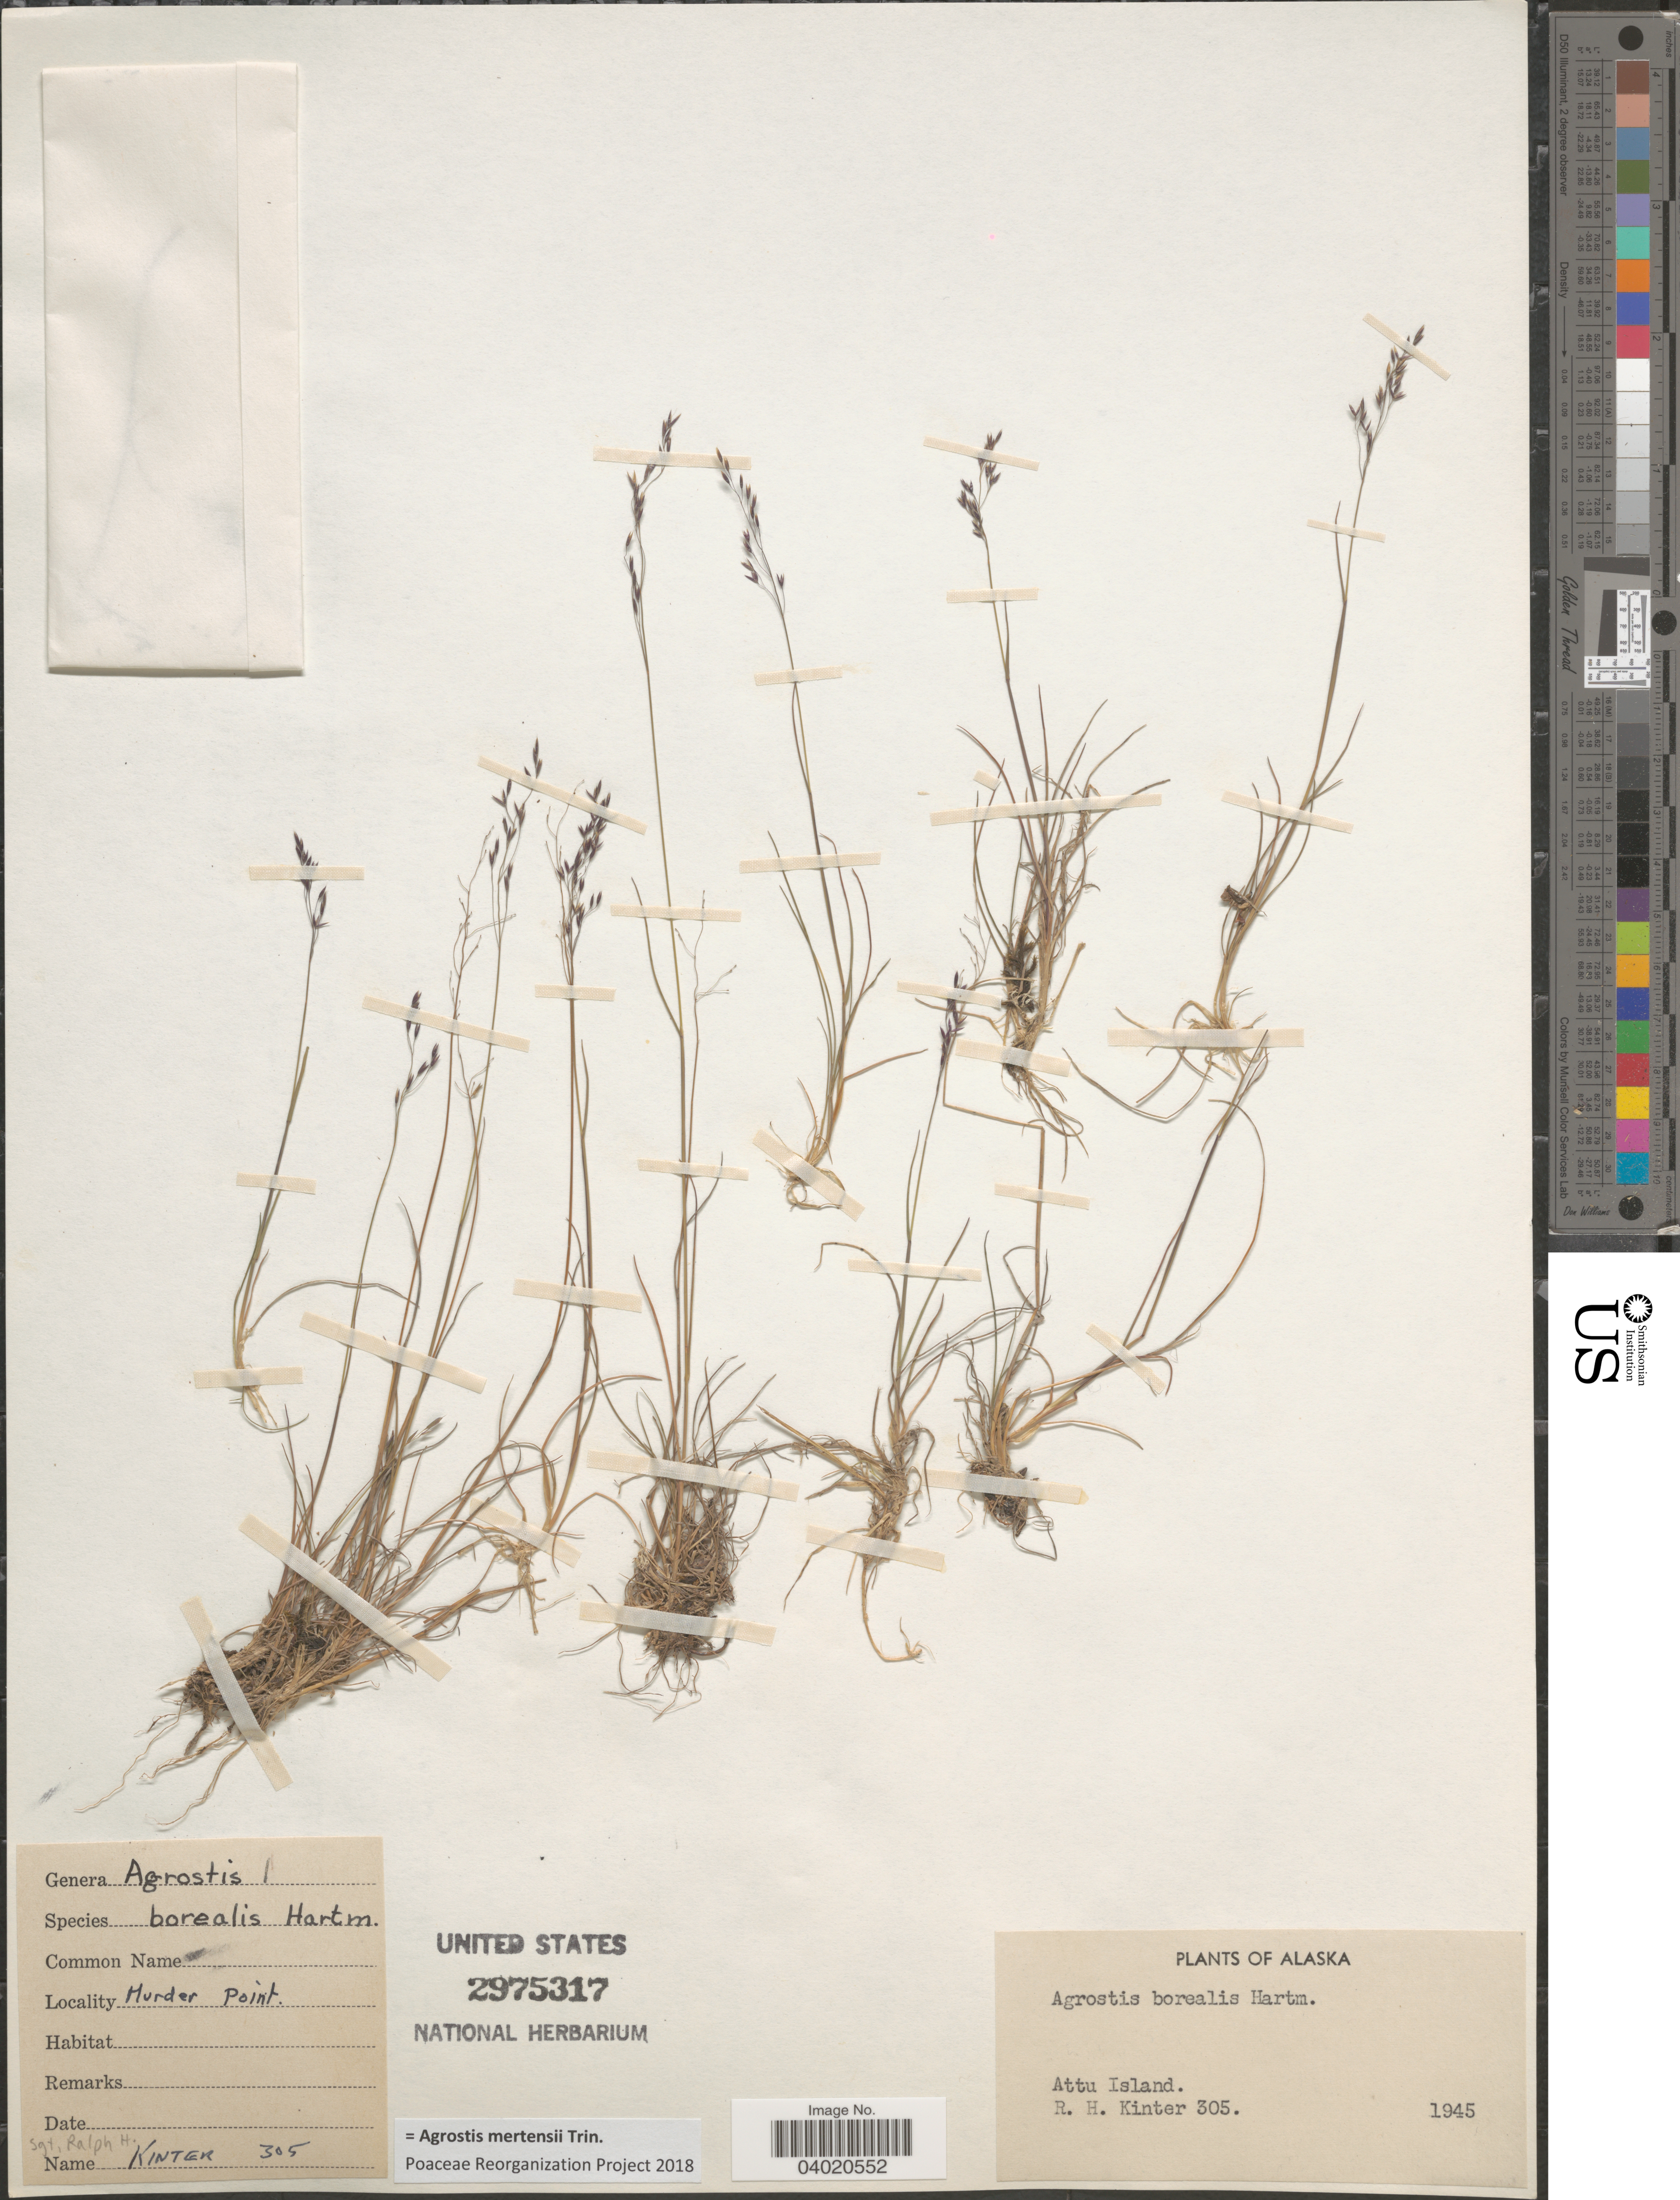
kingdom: Plantae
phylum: Tracheophyta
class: Liliopsida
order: Poales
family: Poaceae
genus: Agrostis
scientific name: Agrostis mertensii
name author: Trin.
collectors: R. Kinter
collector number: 305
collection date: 1945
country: United States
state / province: Alaska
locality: Murder Point. Attu Island.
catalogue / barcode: US 2975317